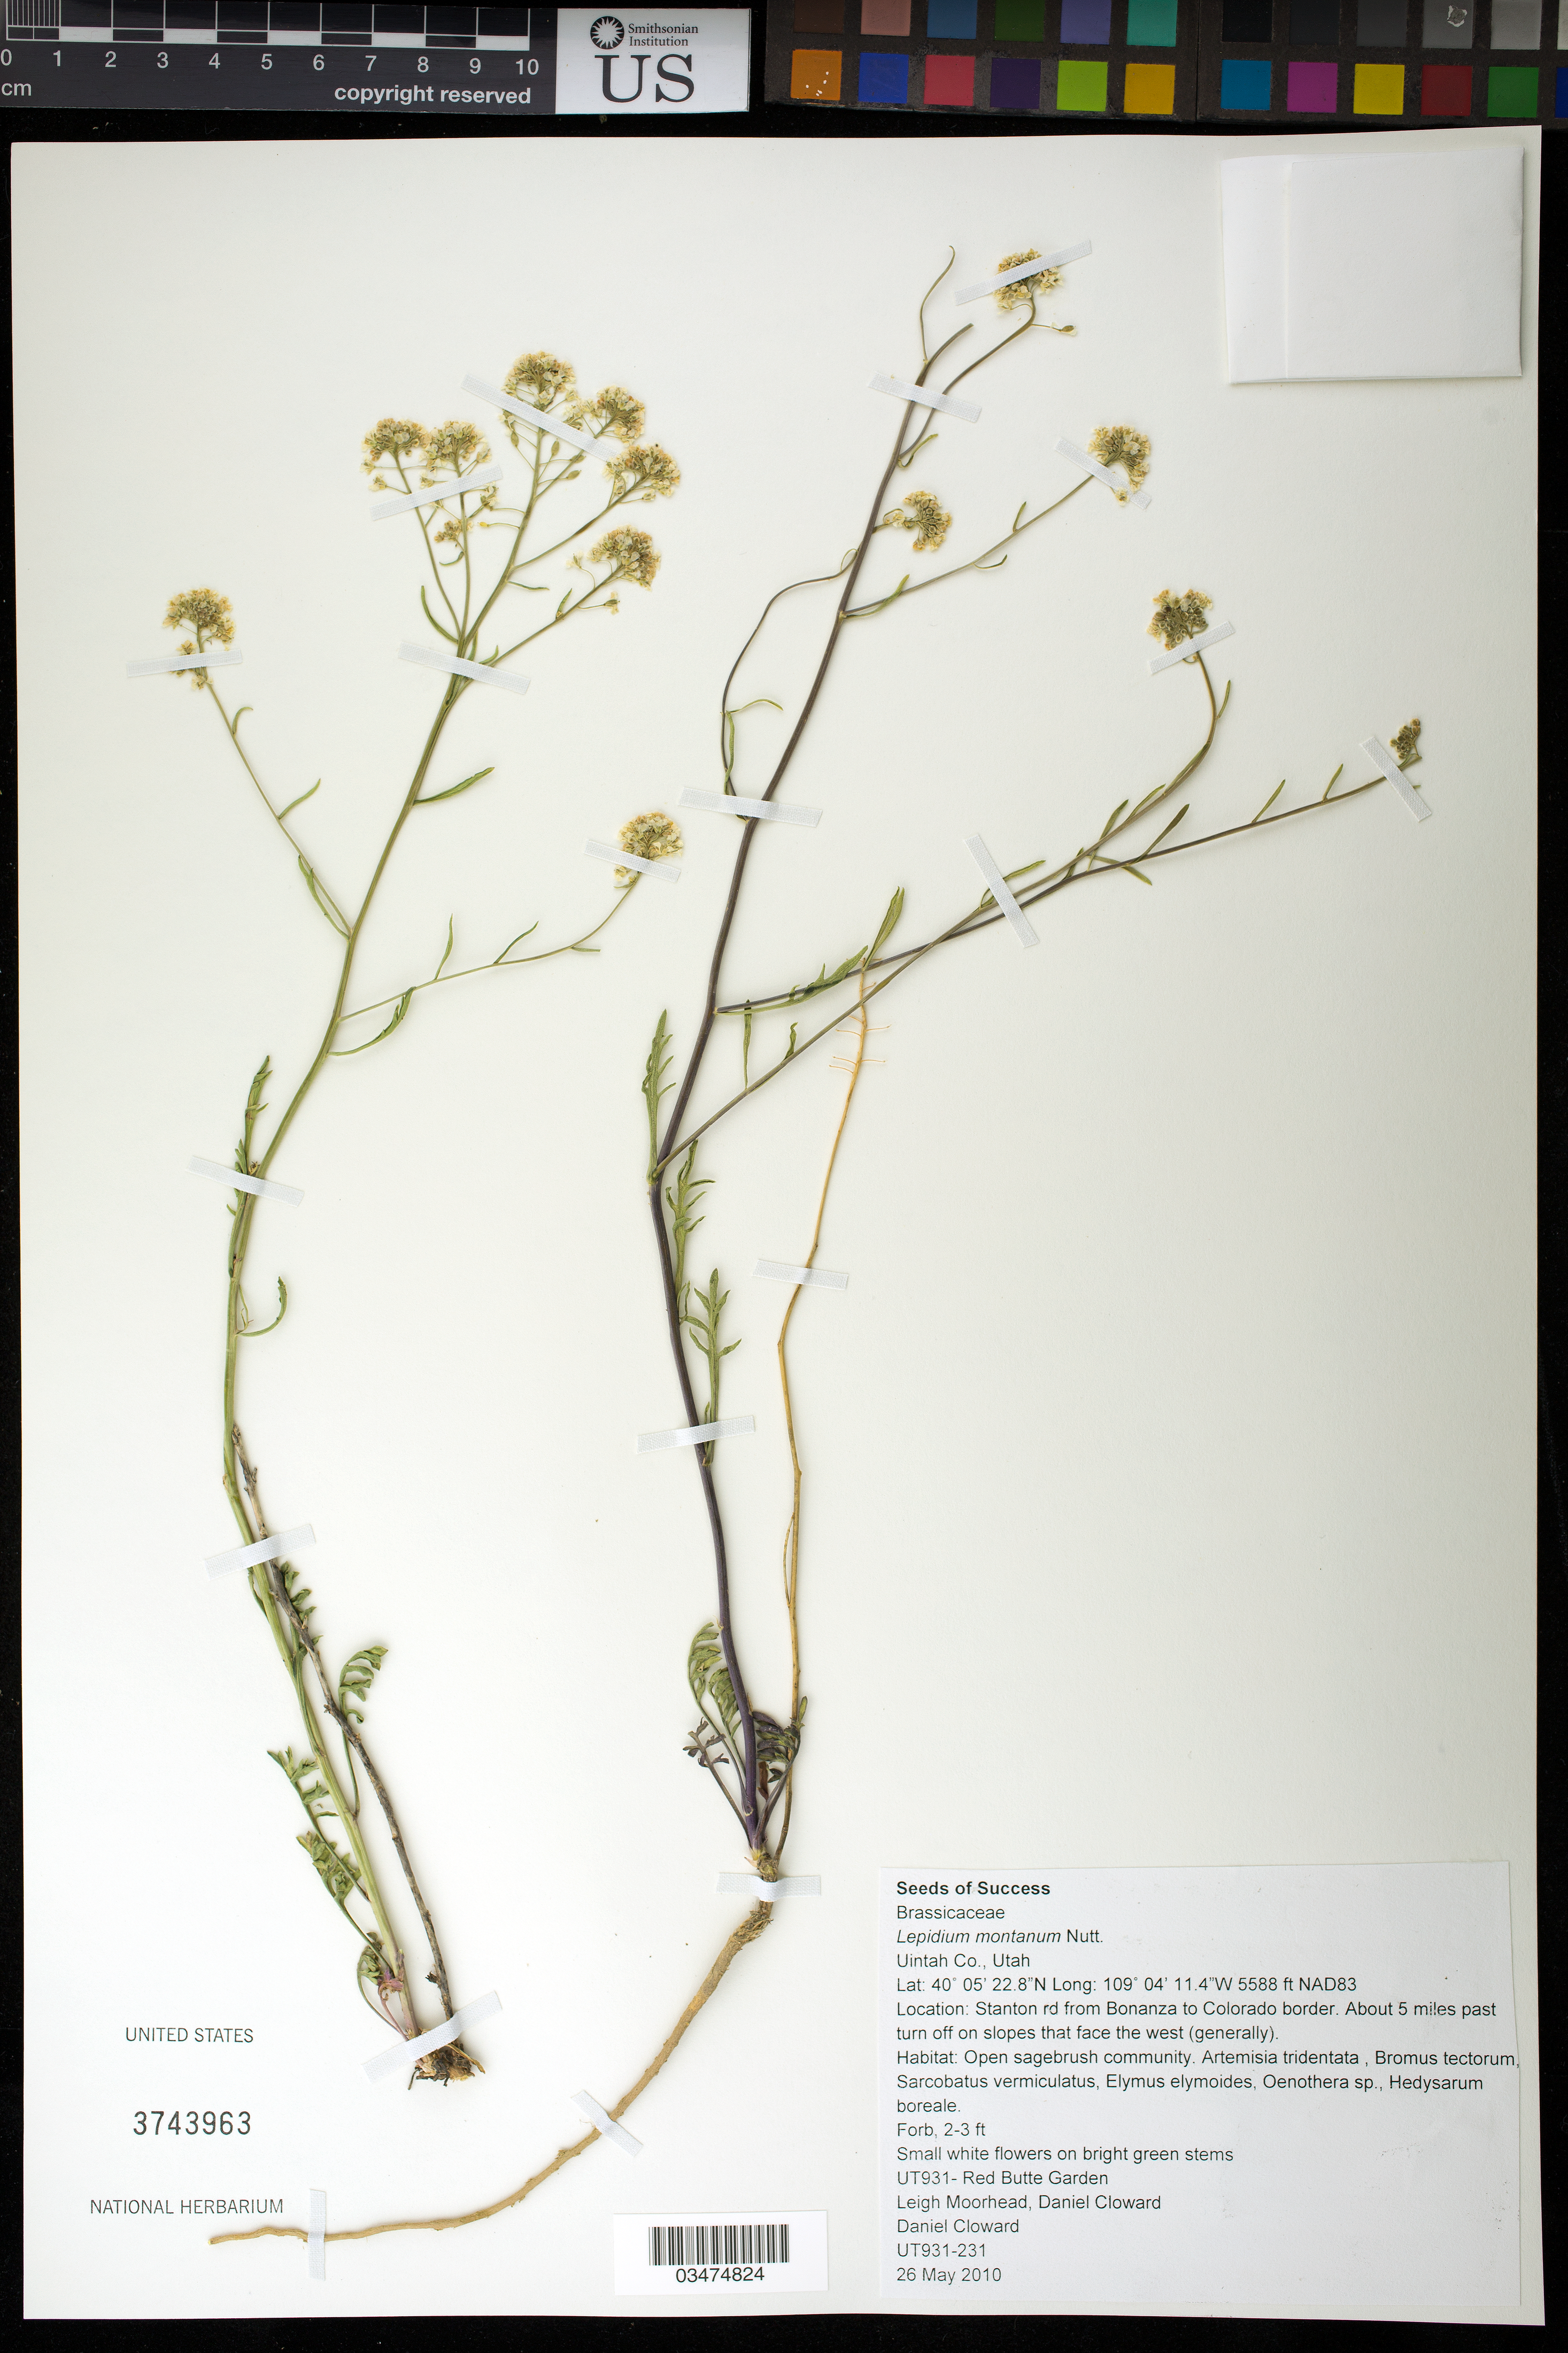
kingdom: Plantae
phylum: Tracheophyta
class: Magnoliopsida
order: Brassicales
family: Brassicaceae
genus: Lepidium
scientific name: Lepidium montanum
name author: Nutt.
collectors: L. Moorhead & D. Cloward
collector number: UT931-231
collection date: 2010-05-26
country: United States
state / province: Utah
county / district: Uintah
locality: Stanton rd from Bonanza to Colorado border, about 5 mi. past turn off on slopes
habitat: Open sagebrush community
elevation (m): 1703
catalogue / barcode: US 3743963